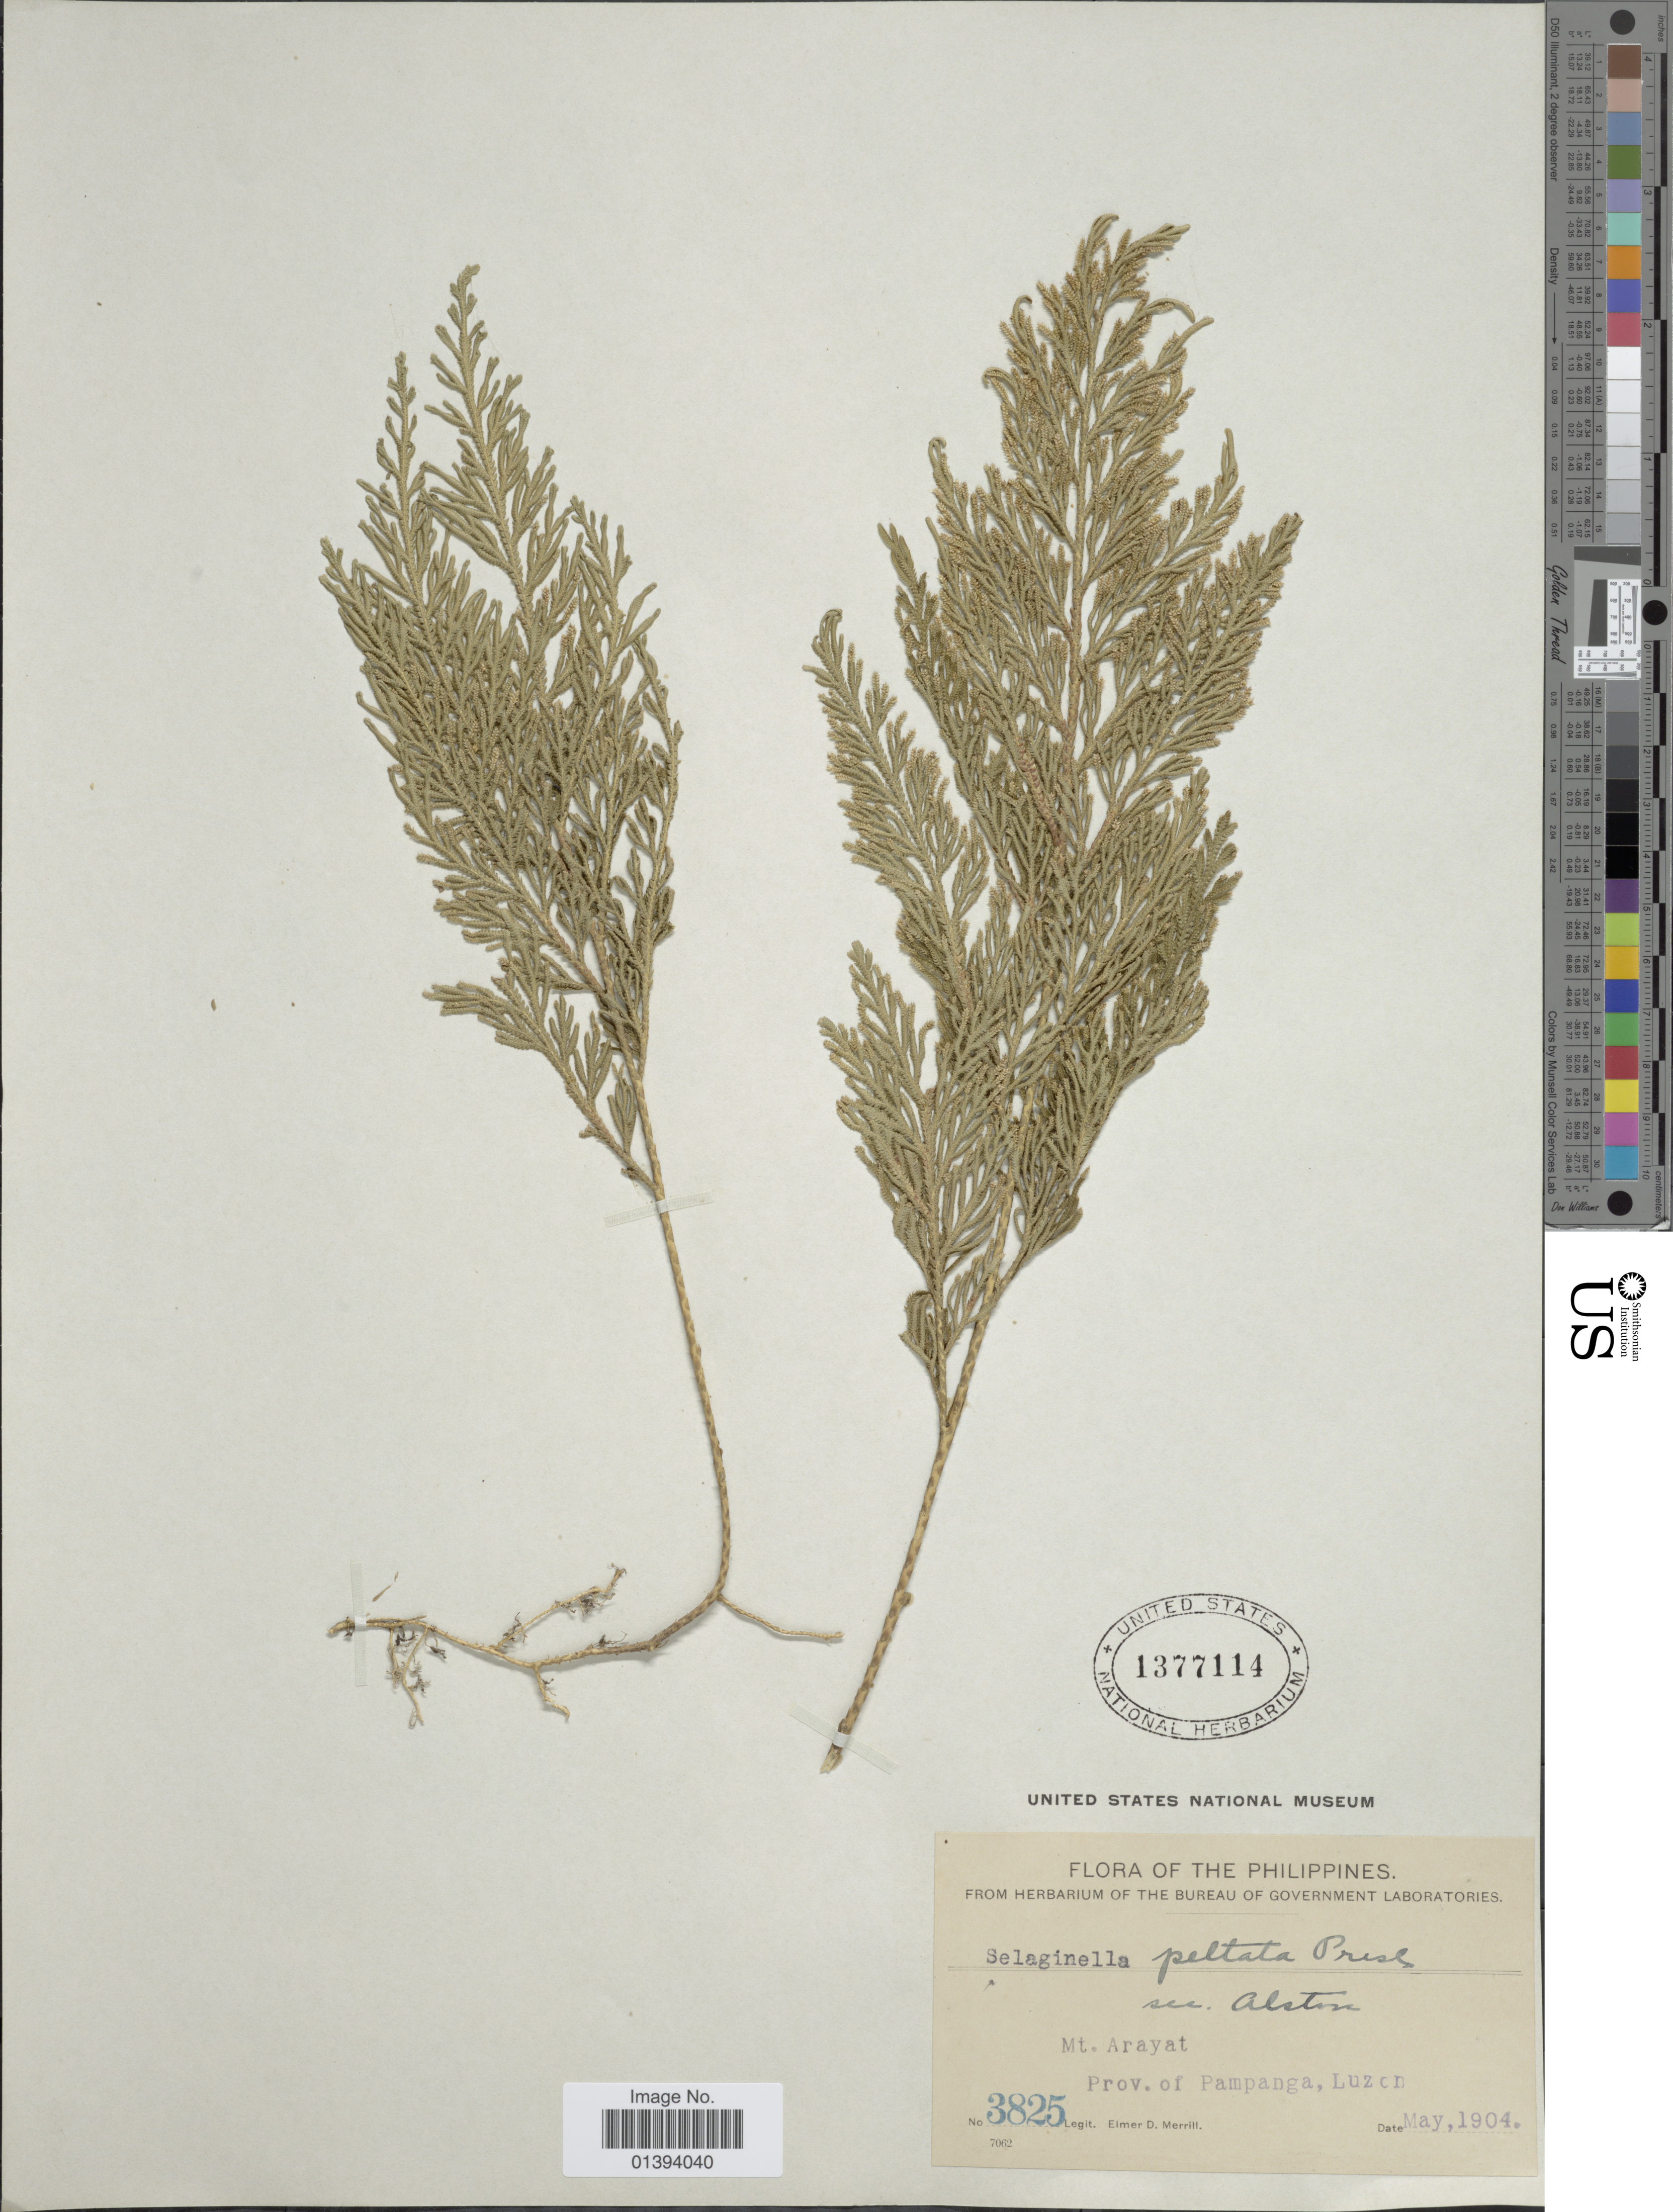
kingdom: Plantae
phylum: Tracheophyta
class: Lycopodiopsida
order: Selaginellales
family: Selaginellaceae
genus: Selaginella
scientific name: Selaginella peltata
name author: C. Presl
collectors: E. D. Merrill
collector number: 3825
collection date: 1904-05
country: Philippines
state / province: Central Luzon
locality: Mt. Arayat, Prov. of Pampanga, Luzon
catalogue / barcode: US 1377114